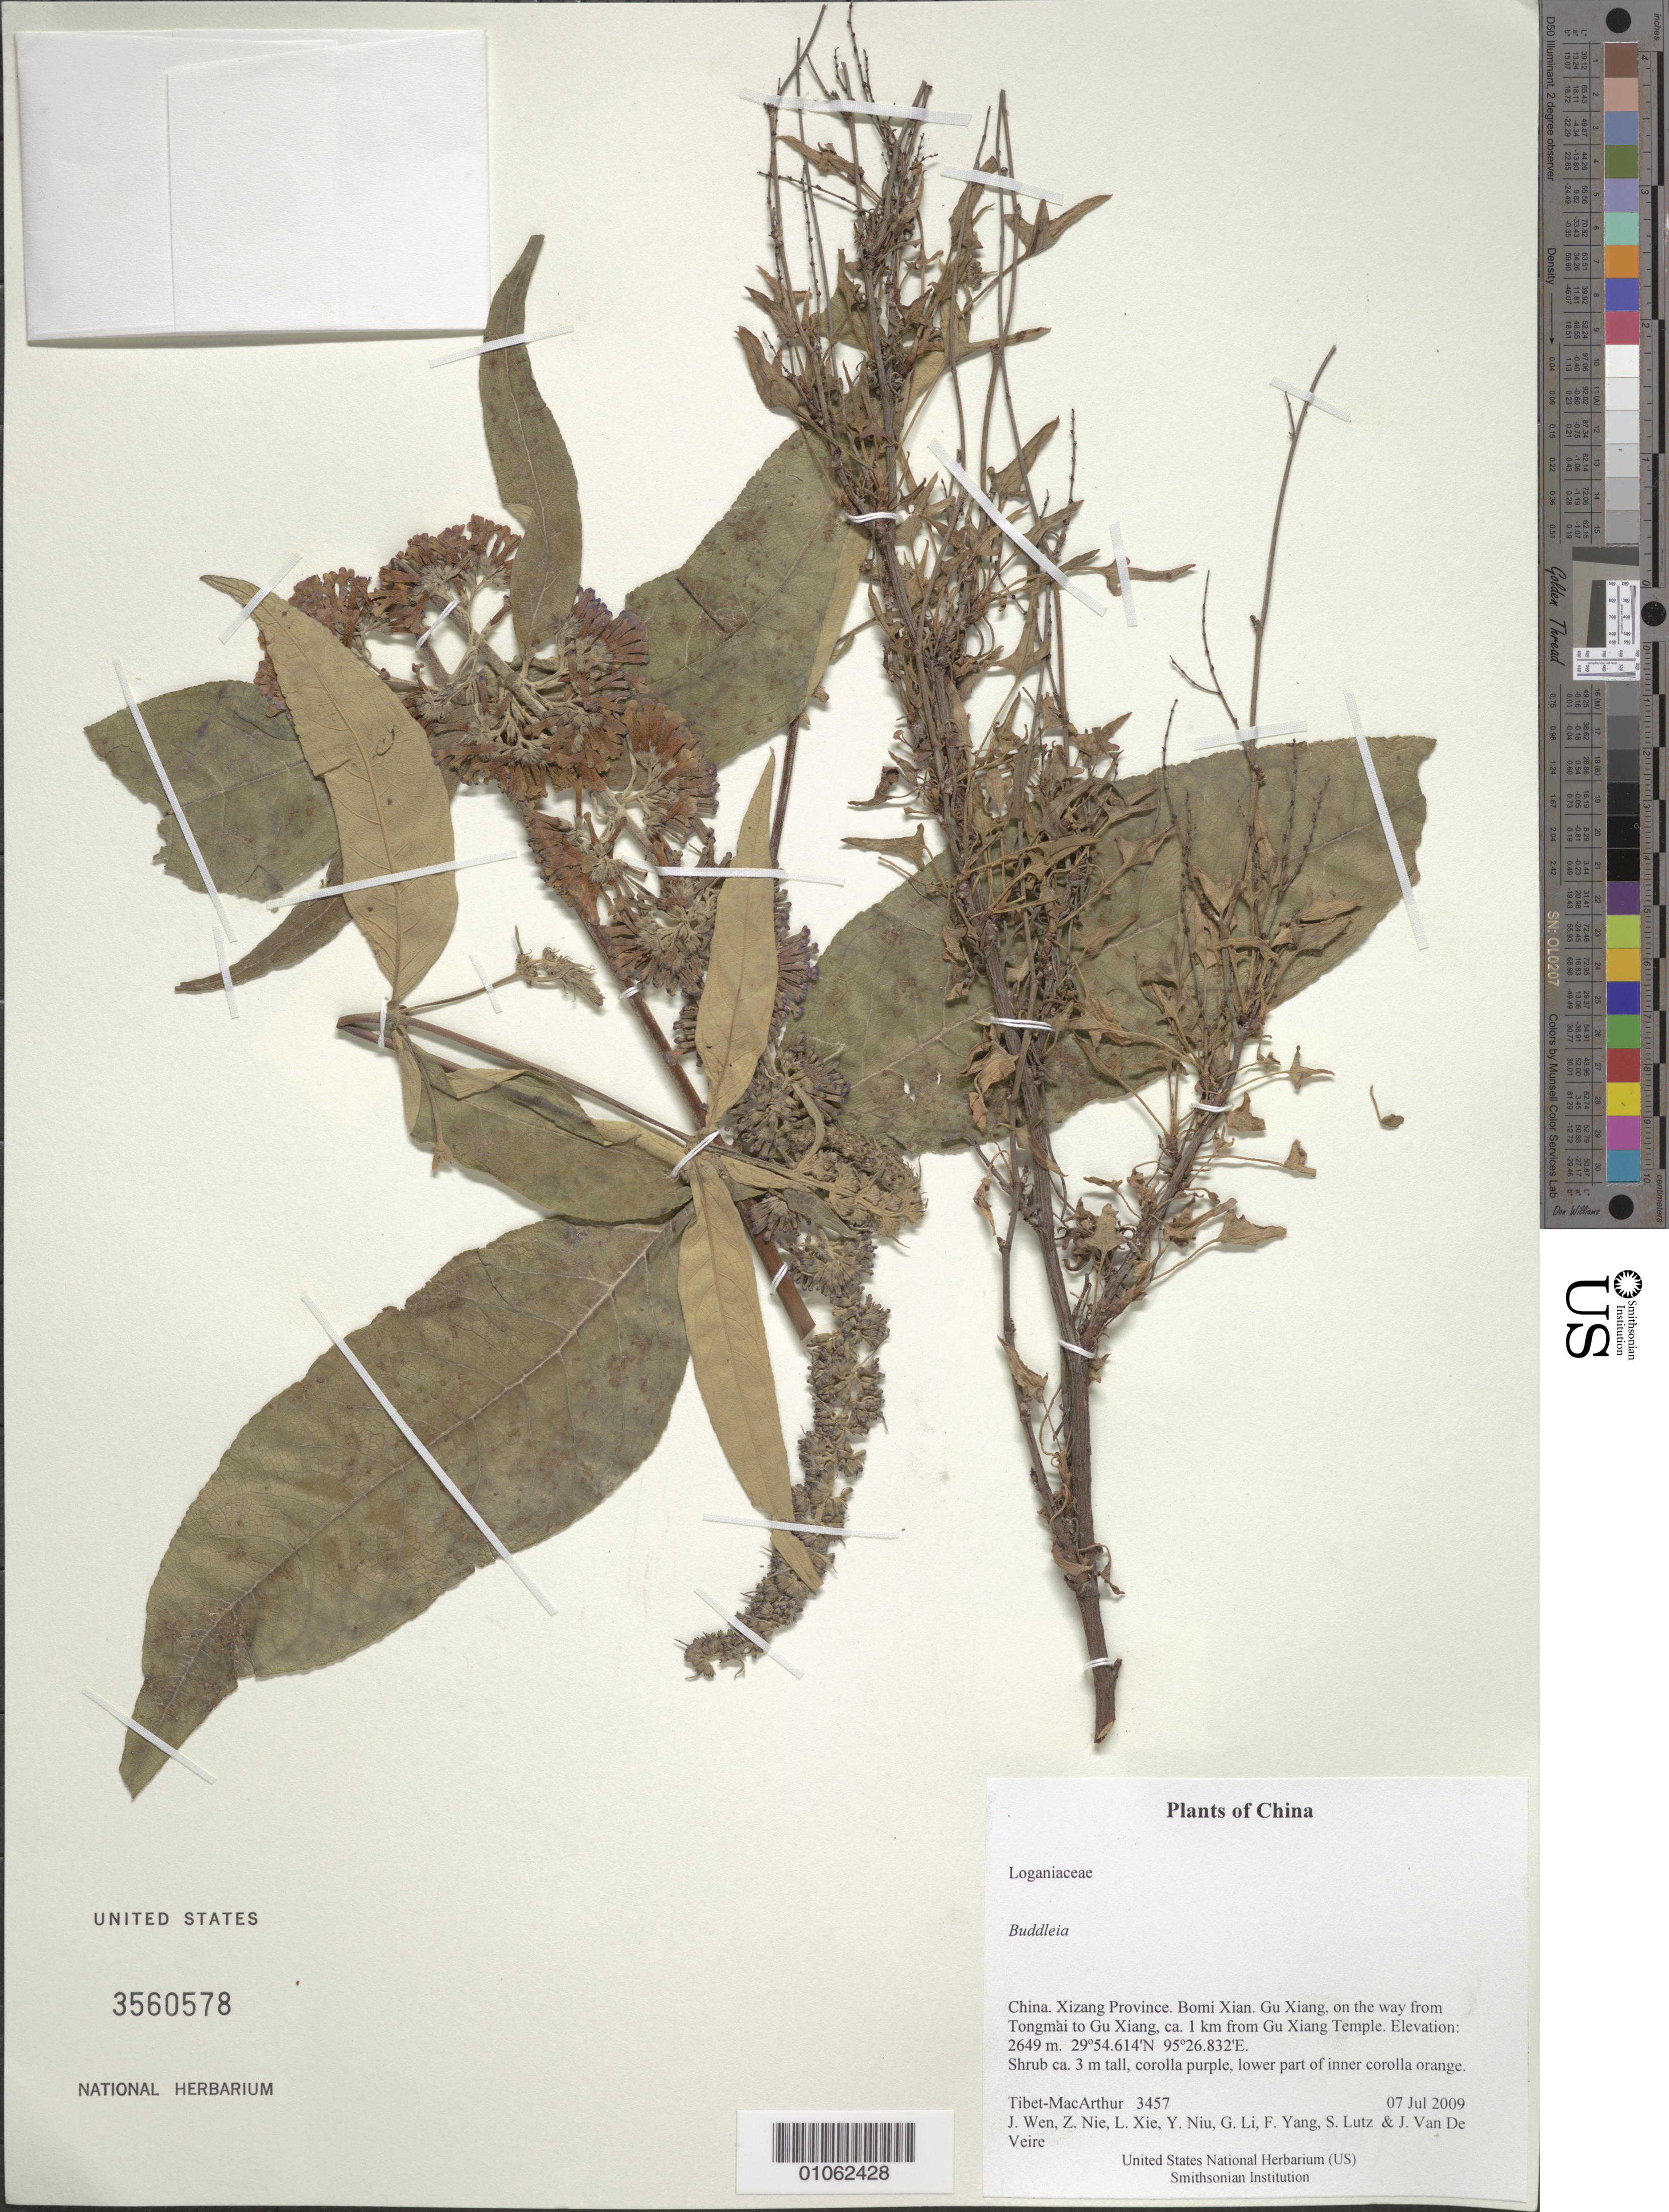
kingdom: Plantae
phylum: Tracheophyta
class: Magnoliopsida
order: Lamiales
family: Scrophulariaceae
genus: Buddleja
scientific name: Buddleja sp.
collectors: Tibet-MacArthur, J. Wen, Z. Nie, L. Xie, Y. Niu, G. Li, F. Yang, S. Lutz & J. Van De Veire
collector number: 3457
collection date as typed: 07 Jul 2009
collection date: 2009-07-07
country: China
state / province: Xizang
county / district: Bomi Xian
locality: Gu Xiang, on the way from Tongmai to Gu Xiang, ca. 1 km from Gu Xiang Temple.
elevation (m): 2649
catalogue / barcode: US 3560578